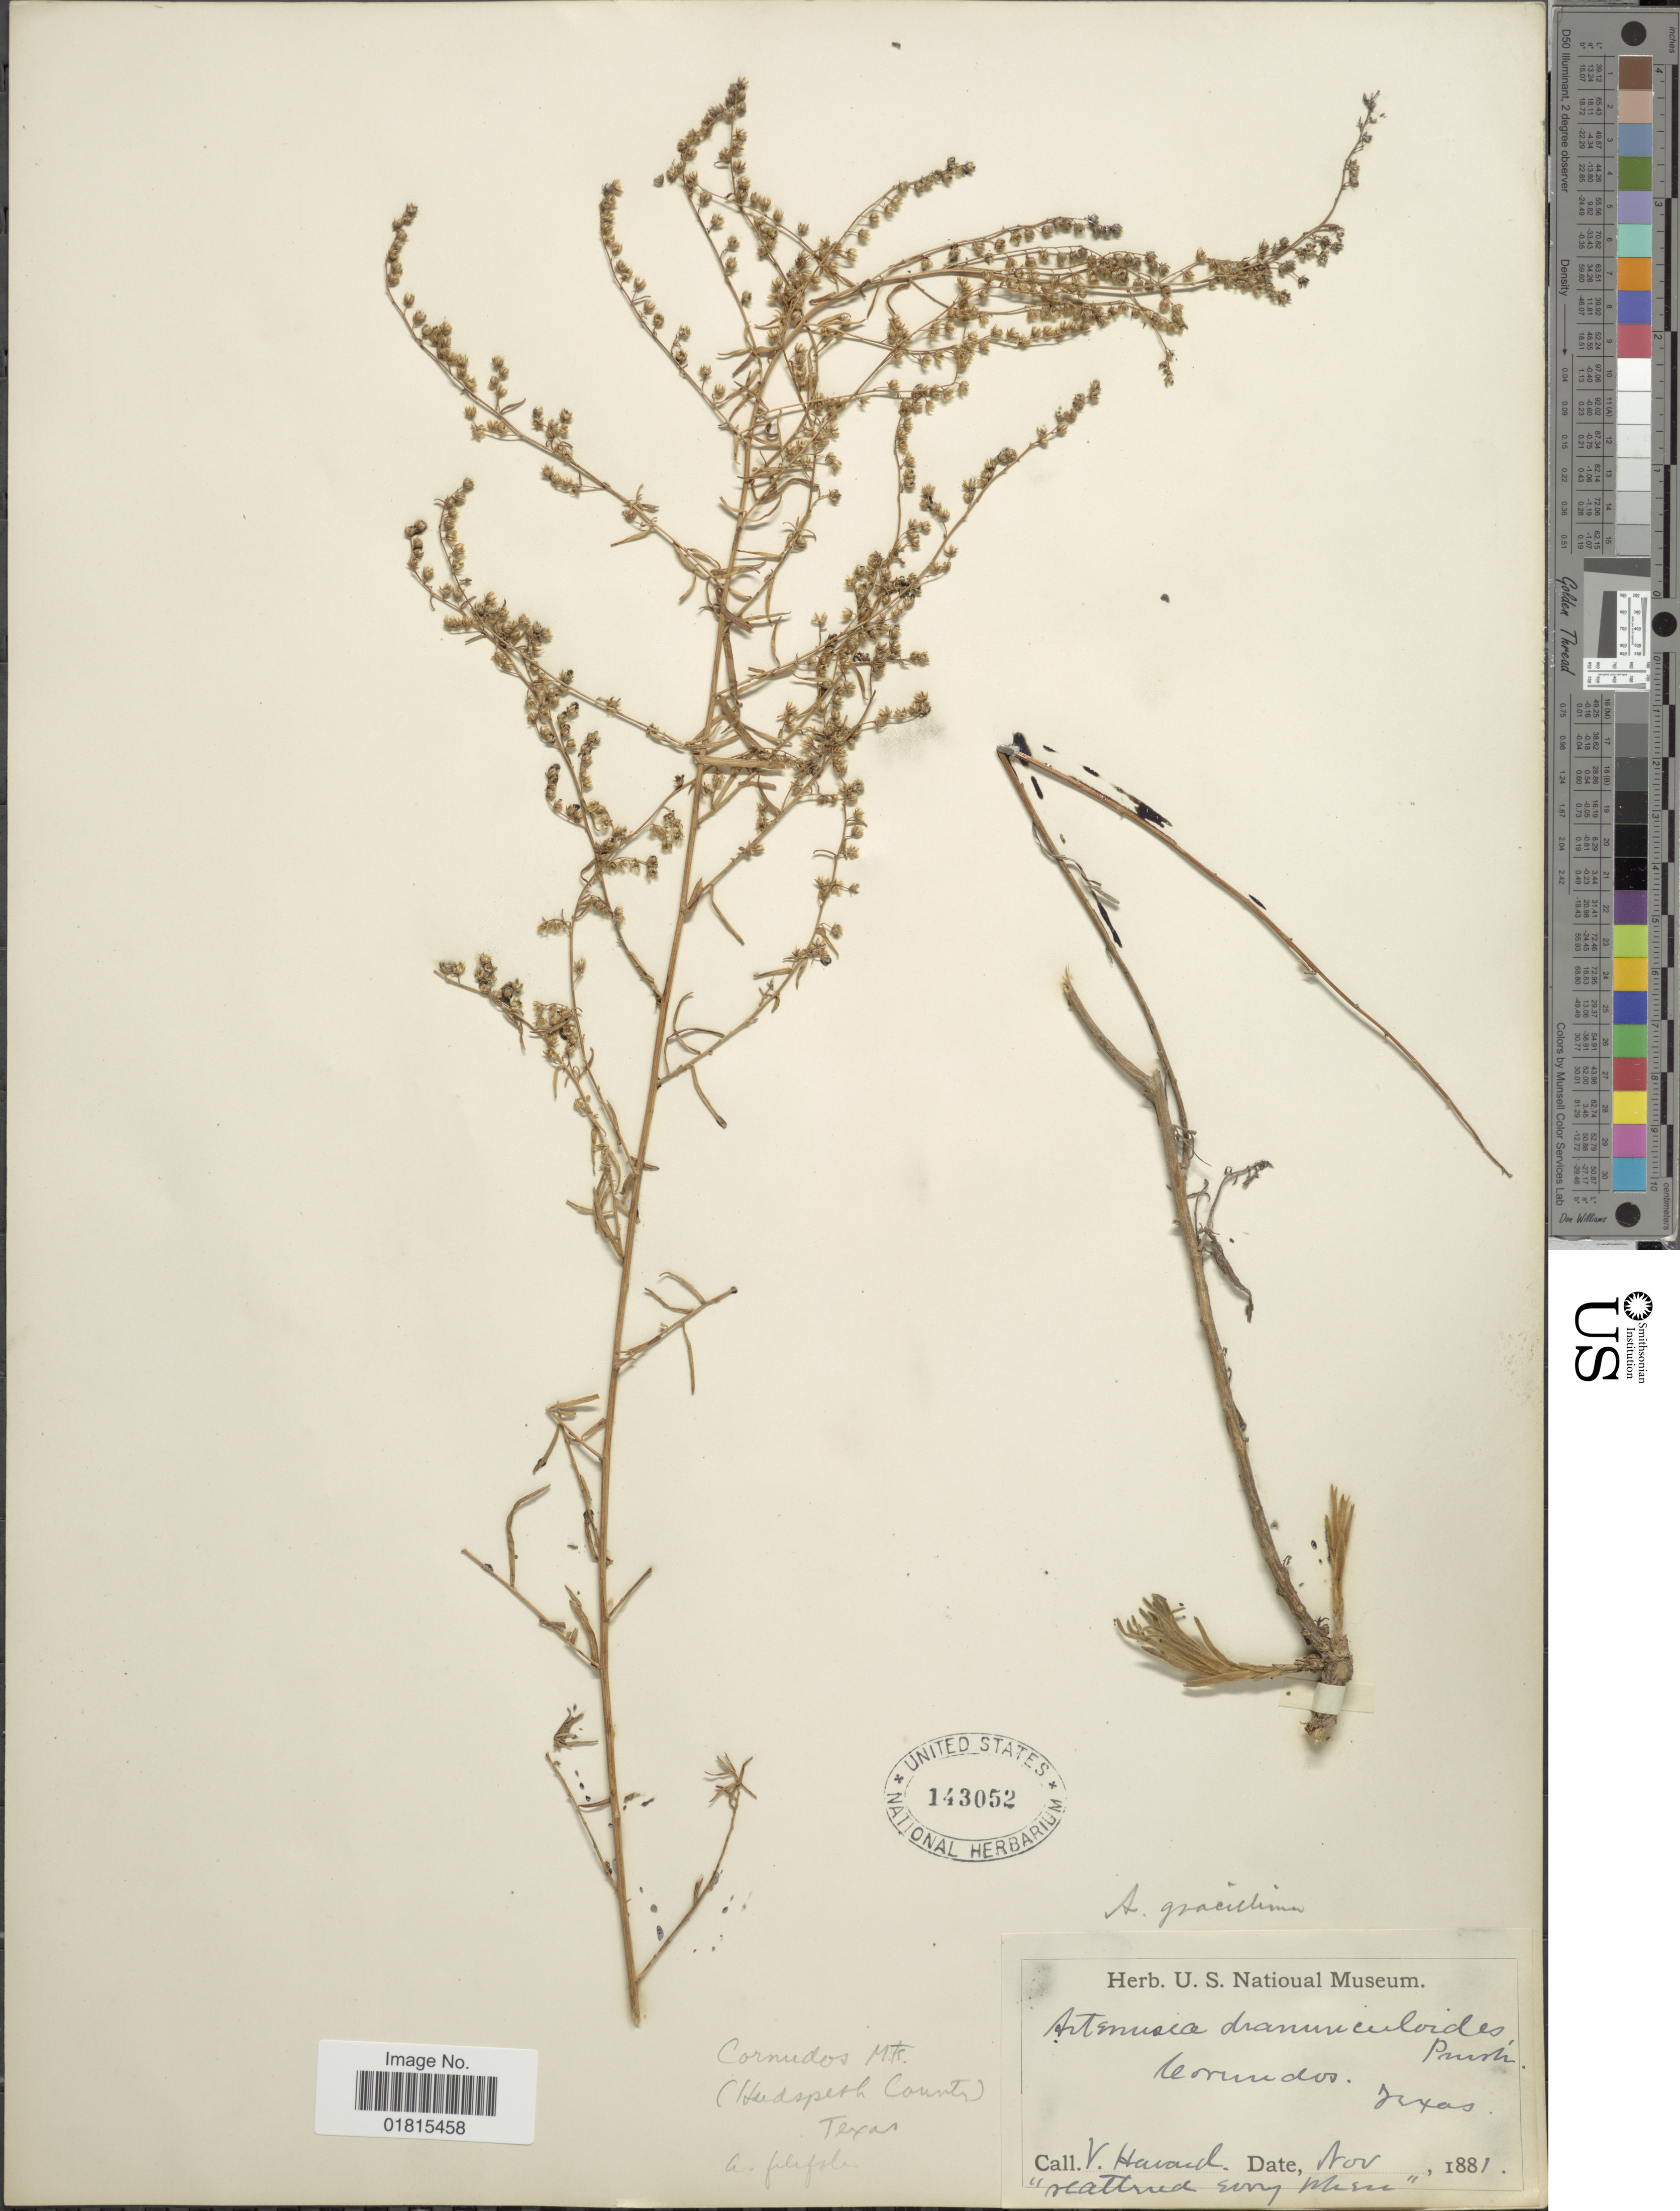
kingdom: Plantae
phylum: Tracheophyta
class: Magnoliopsida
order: Asterales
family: Asteraceae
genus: Artemisia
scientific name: Artemisia filifolia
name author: Torr.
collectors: V. Havard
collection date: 1881-11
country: United States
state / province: Texas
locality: Cornudos Mts. (Headspeth County). Texas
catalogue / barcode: US 143052